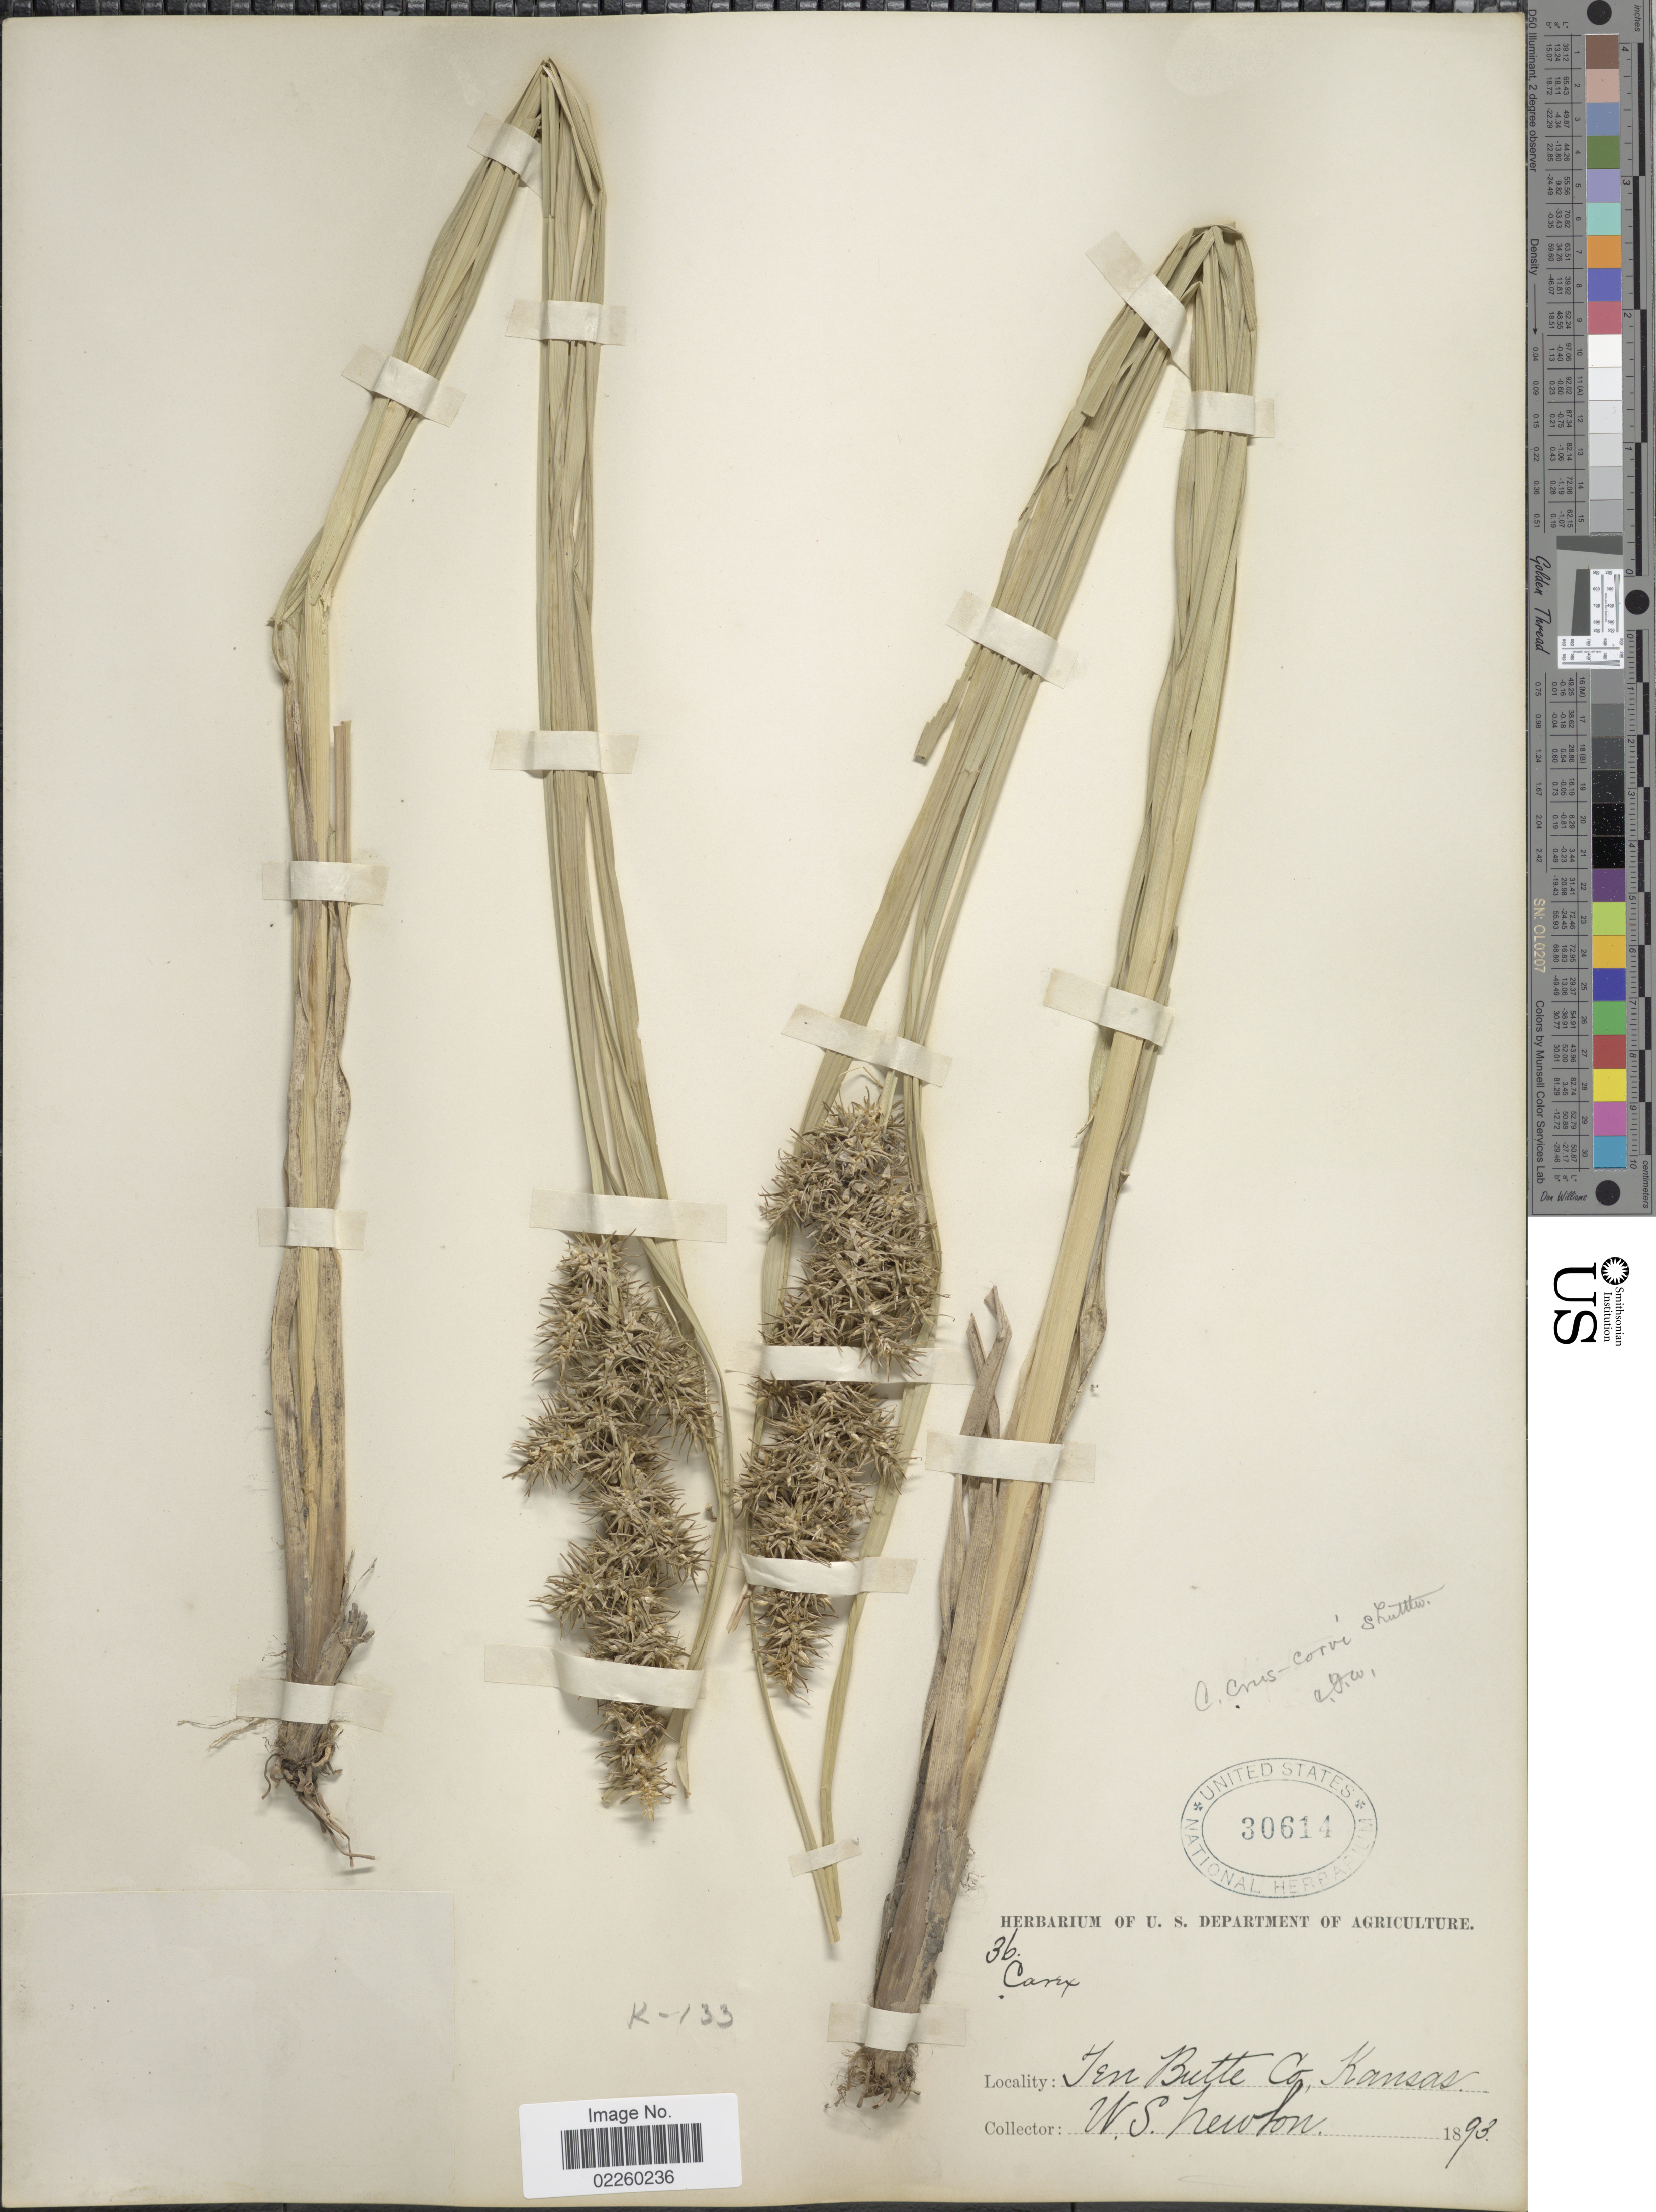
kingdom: Plantae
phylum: Tracheophyta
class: Liliopsida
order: Poales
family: Cyperaceae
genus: Carex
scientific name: Carex crus-corvi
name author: Shuttlew. ex Kunze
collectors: W. Newton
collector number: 36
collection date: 1893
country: United States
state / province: Kansas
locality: Ten Butte Co.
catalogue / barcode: US 30614